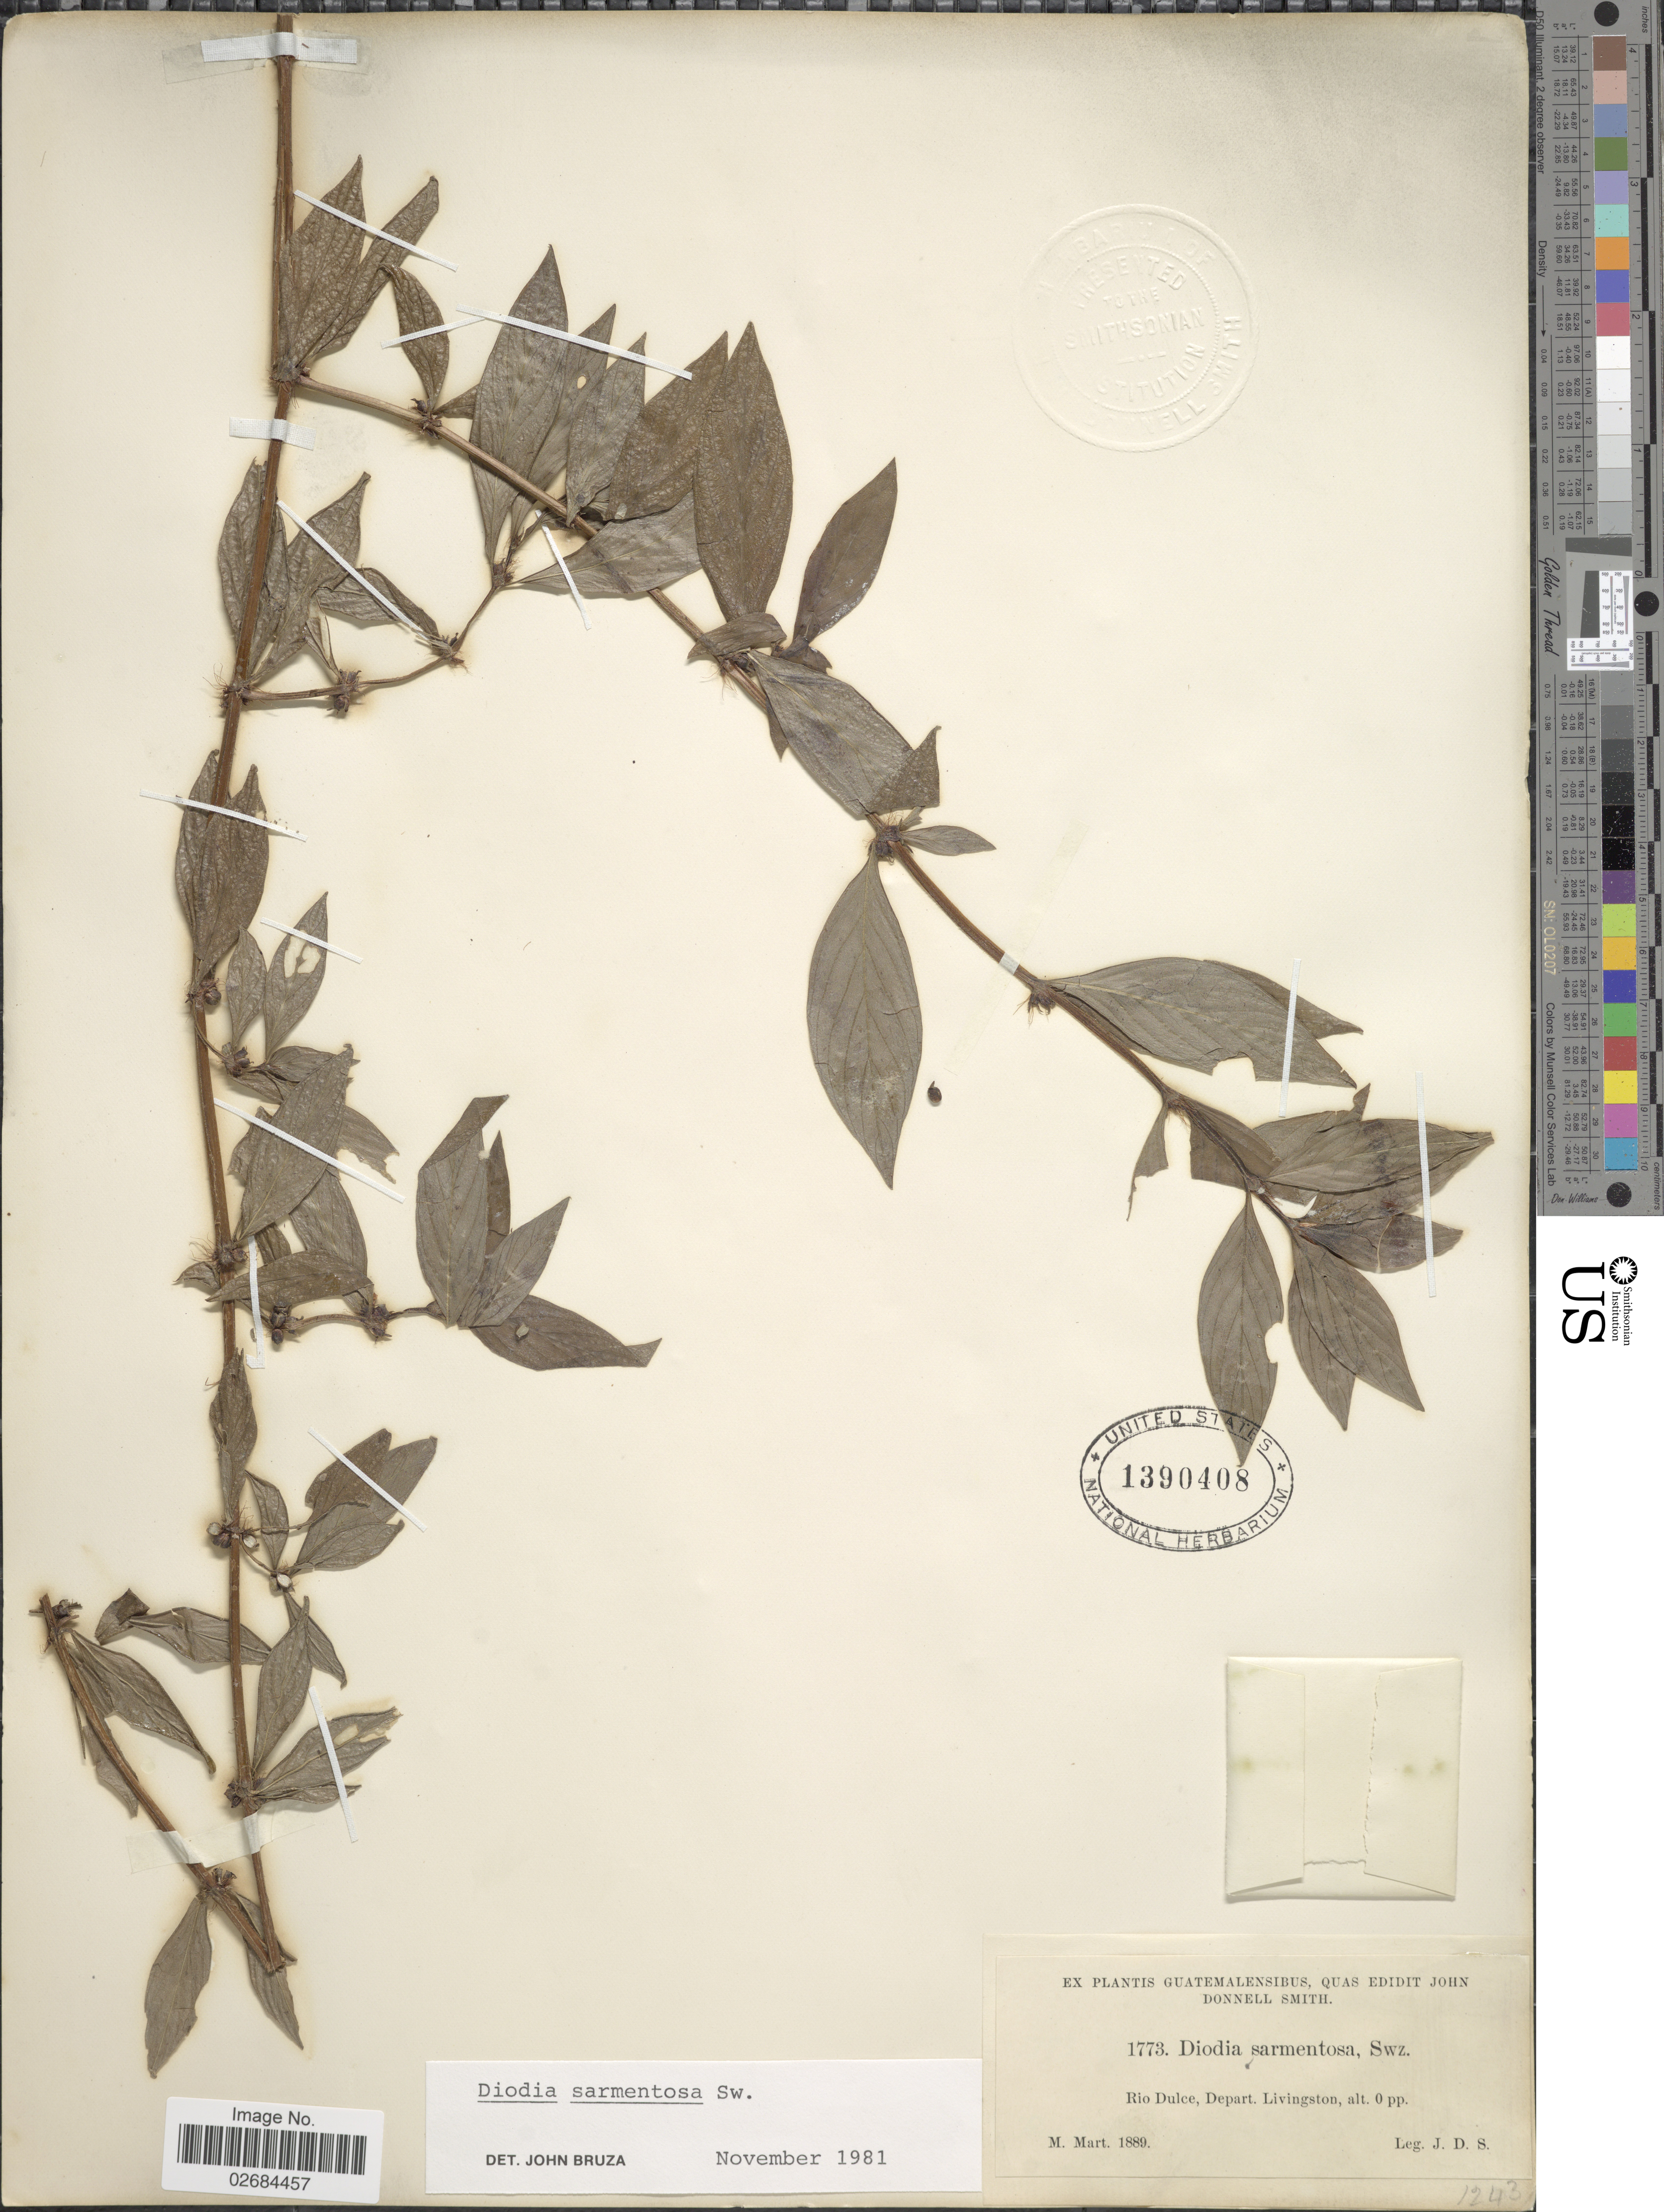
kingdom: Plantae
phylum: Tracheophyta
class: Magnoliopsida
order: Gentianales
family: Rubiaceae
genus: Diodia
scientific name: Diodia sarmentosa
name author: Sw.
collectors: J. Donnell Smith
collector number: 1773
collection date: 1889-03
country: Guatemala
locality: Rio Dulce, Depart. Livingston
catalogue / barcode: US 1390408